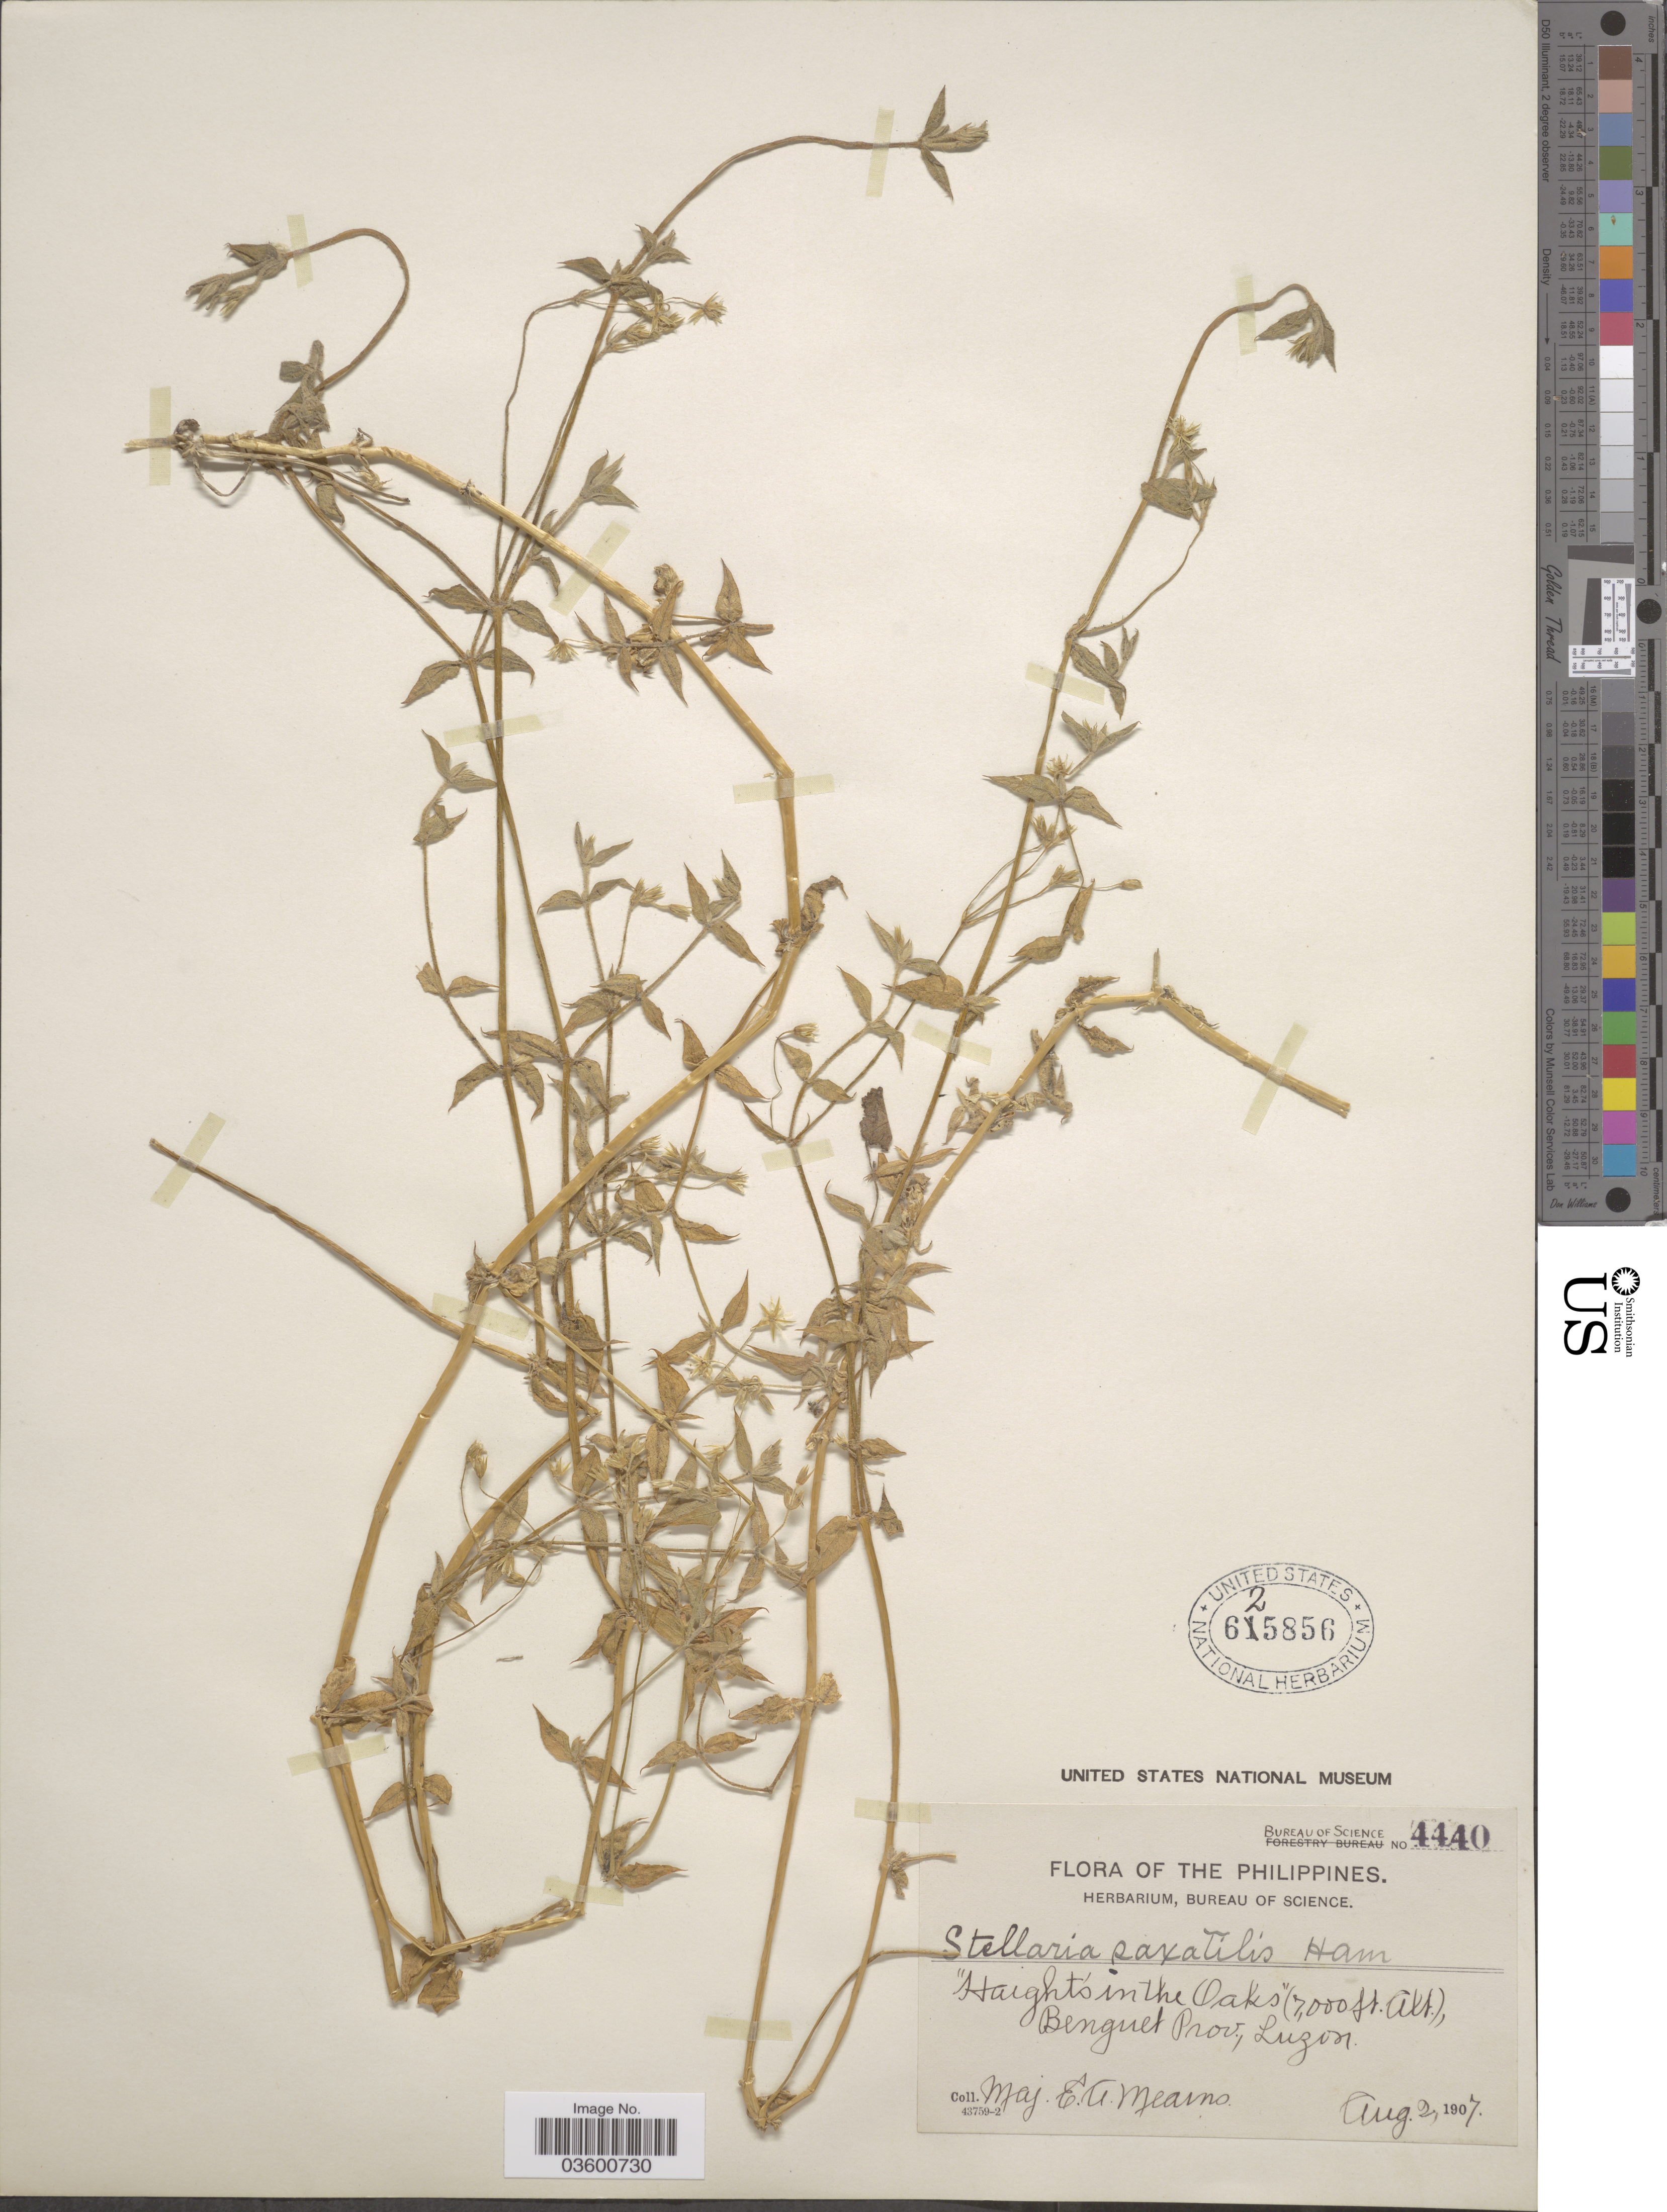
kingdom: Plantae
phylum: Tracheophyta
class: Magnoliopsida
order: Caryophyllales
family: Caryophyllaceae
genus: Alsine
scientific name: Alsine laxa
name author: Jord.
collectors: E. A. Mearns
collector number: Bureau of Science 4440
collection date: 1907-08-02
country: Philippines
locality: Benguet Prov., Luzon.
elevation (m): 2134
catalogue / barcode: US 6125856